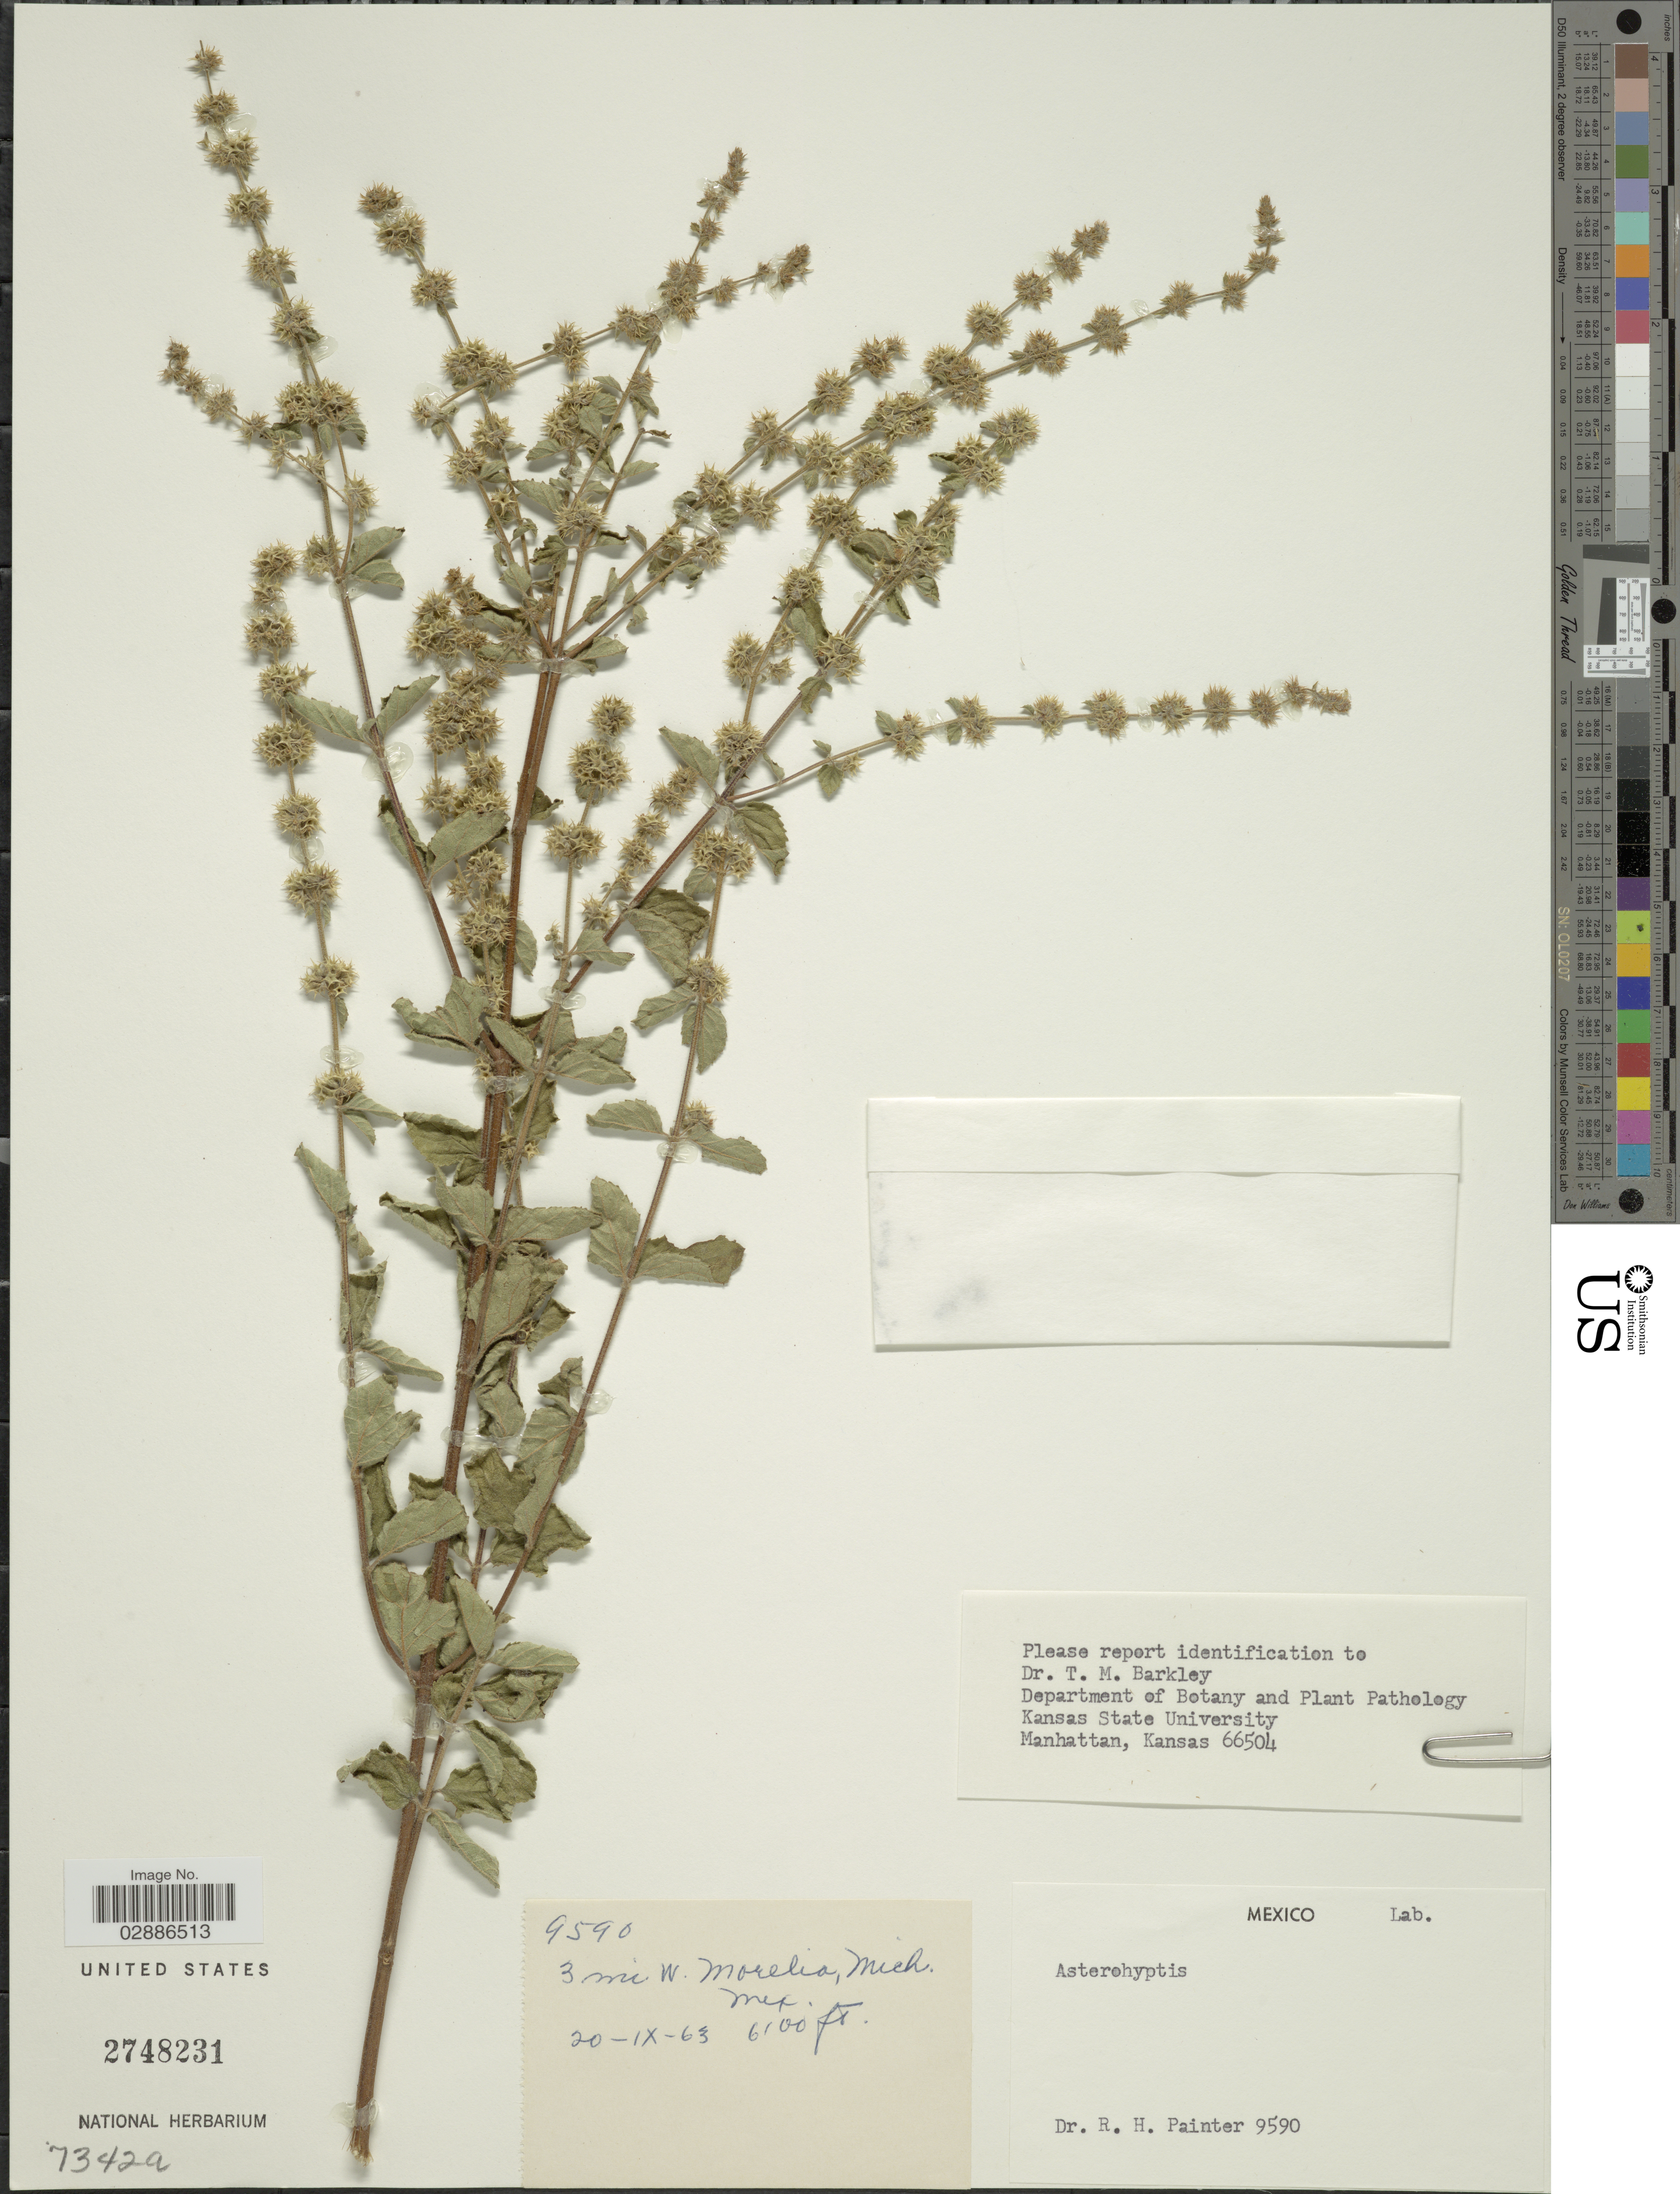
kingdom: Plantae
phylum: Tracheophyta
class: Magnoliopsida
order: Lamiales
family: Lamiaceae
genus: Asterohyptis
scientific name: Asterohyptis sp.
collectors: Painter, R. H.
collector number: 9590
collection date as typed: Transcribed d/m/y: 20/9/63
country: Mexico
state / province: Michoacán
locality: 3 mi. W. Morelia, Mich.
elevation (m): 1859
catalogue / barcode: US 2748231